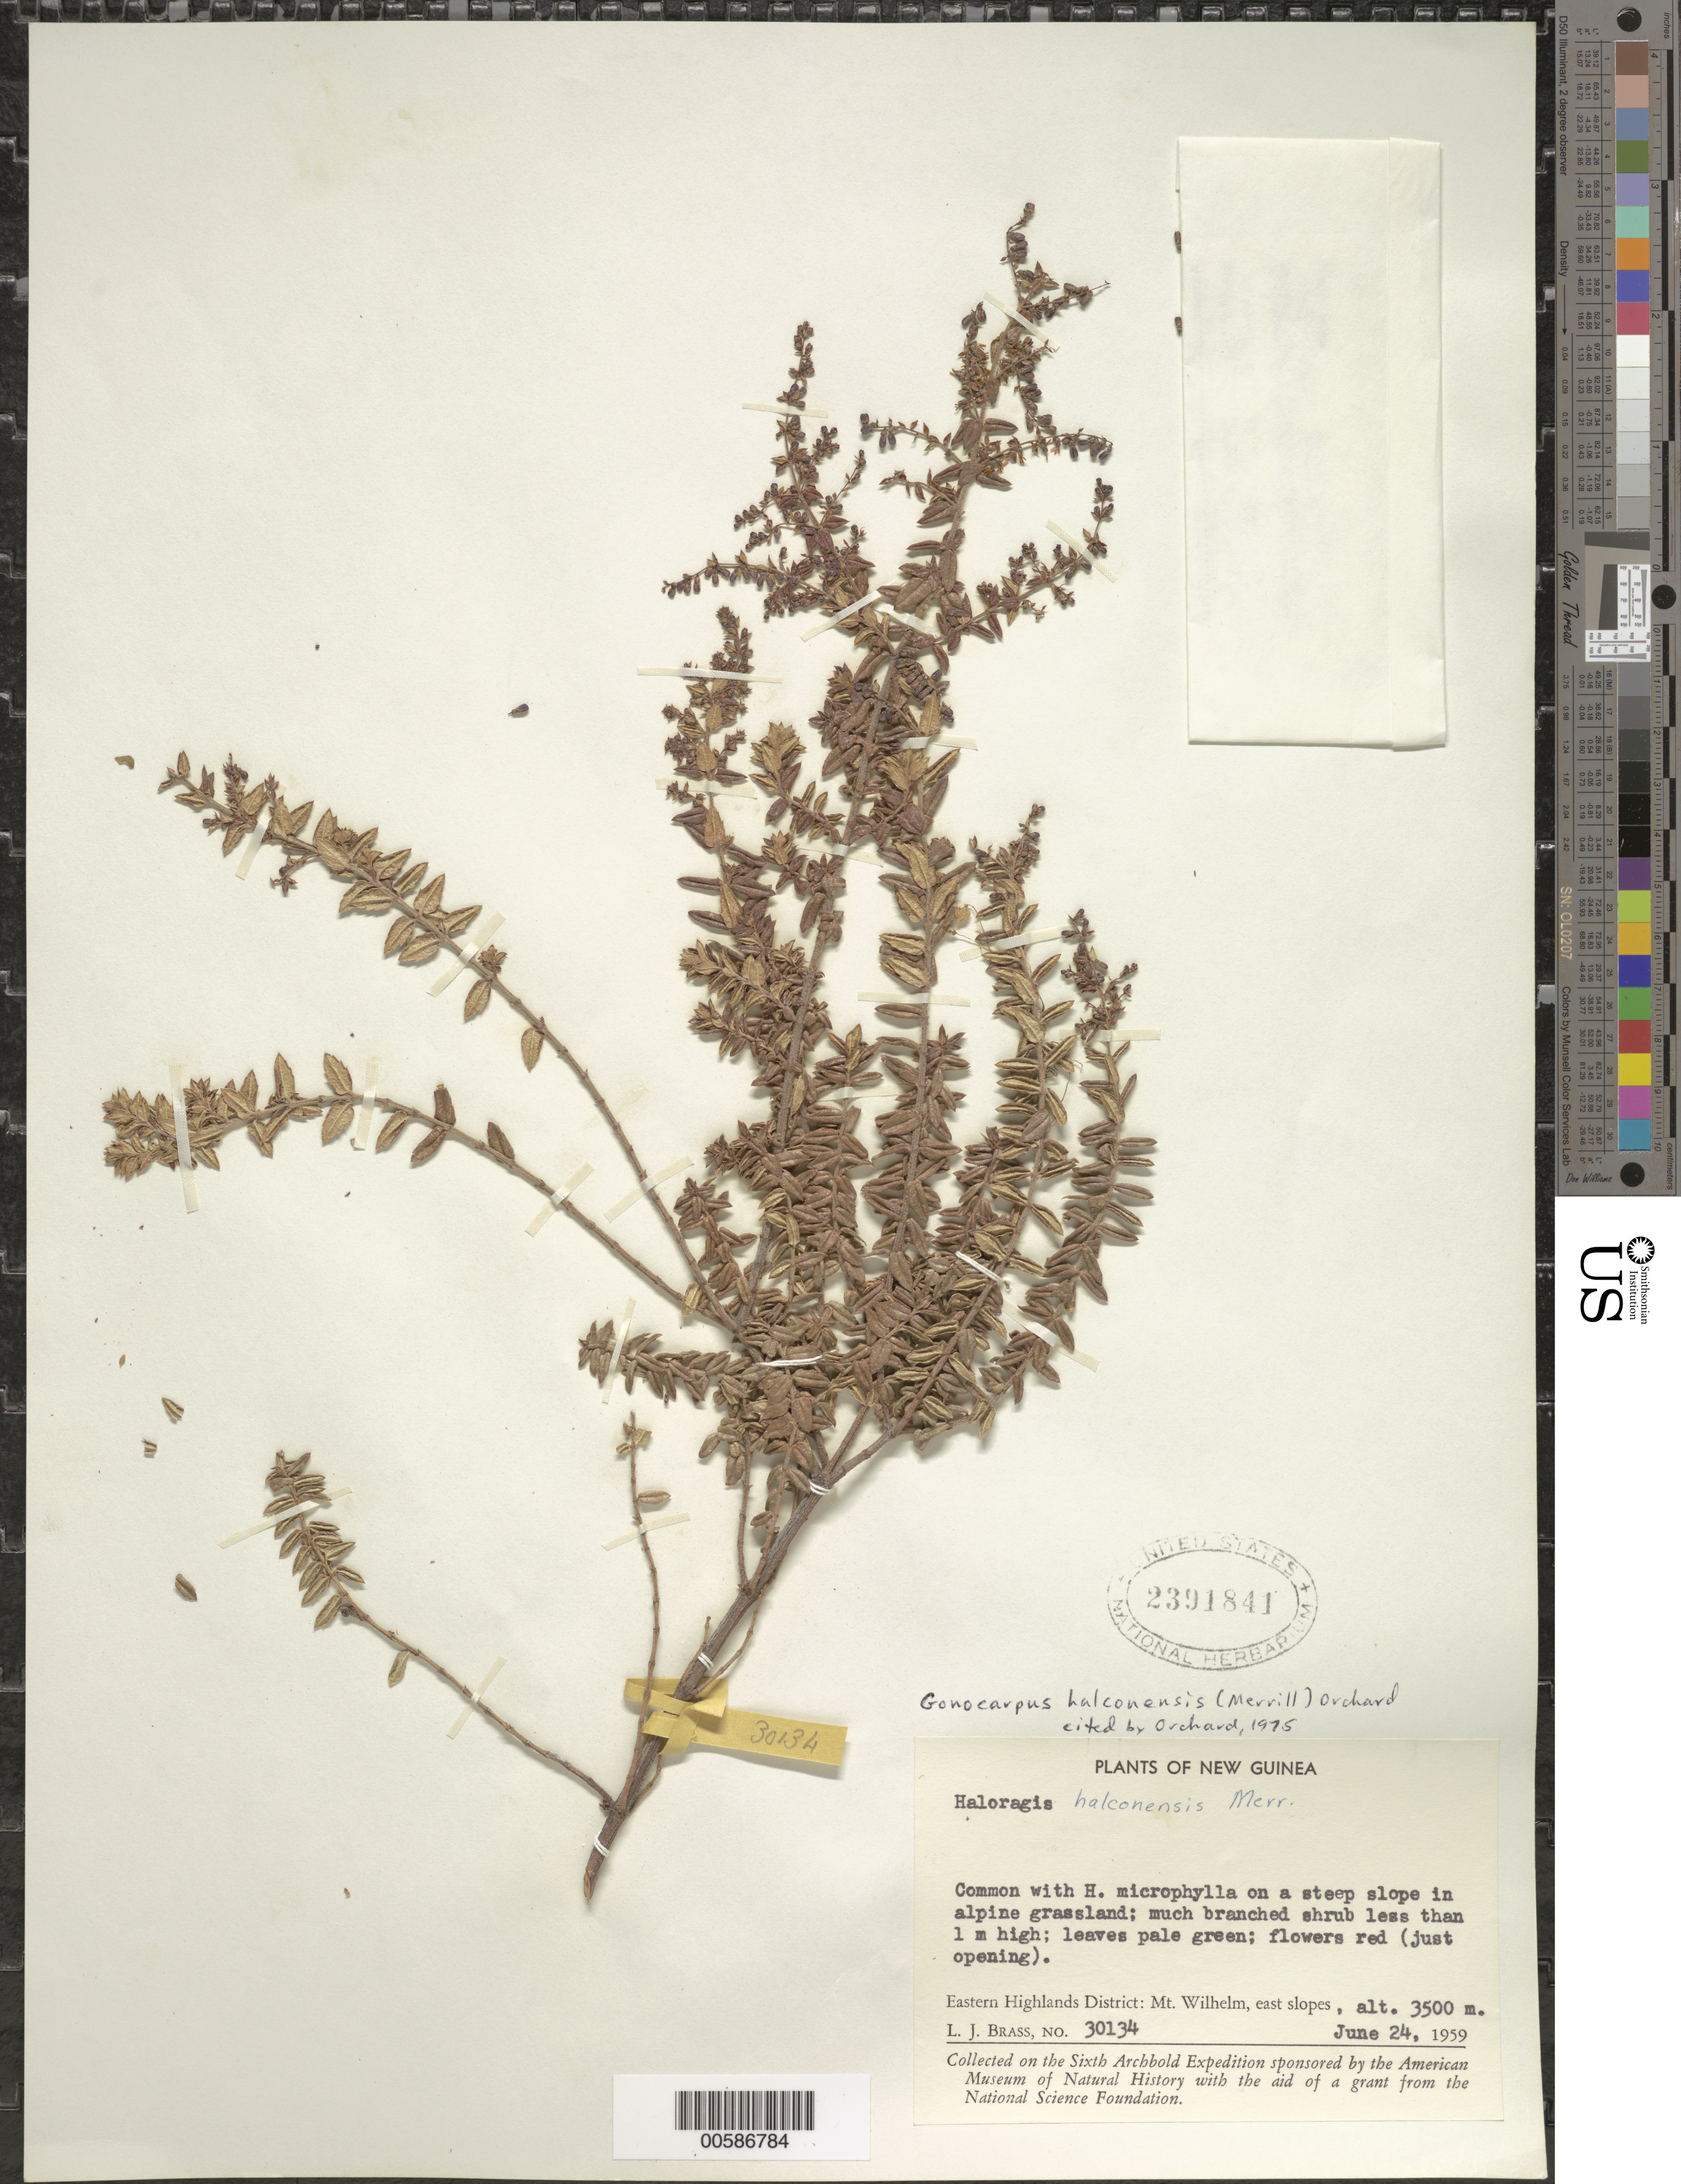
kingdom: Plantae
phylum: Tracheophyta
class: Magnoliopsida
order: Saxifragales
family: Haloragaceae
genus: Gonocarpus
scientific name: Gonocarpus halconensis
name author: (Merr.) Orchard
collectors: L. J. Brass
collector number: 30134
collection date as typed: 24 Jun 1959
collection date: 1959-06-24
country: Papua New Guinea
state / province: Eastern Highlands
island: New Guinea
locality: Mt. Wilhelm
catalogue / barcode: US 2391841